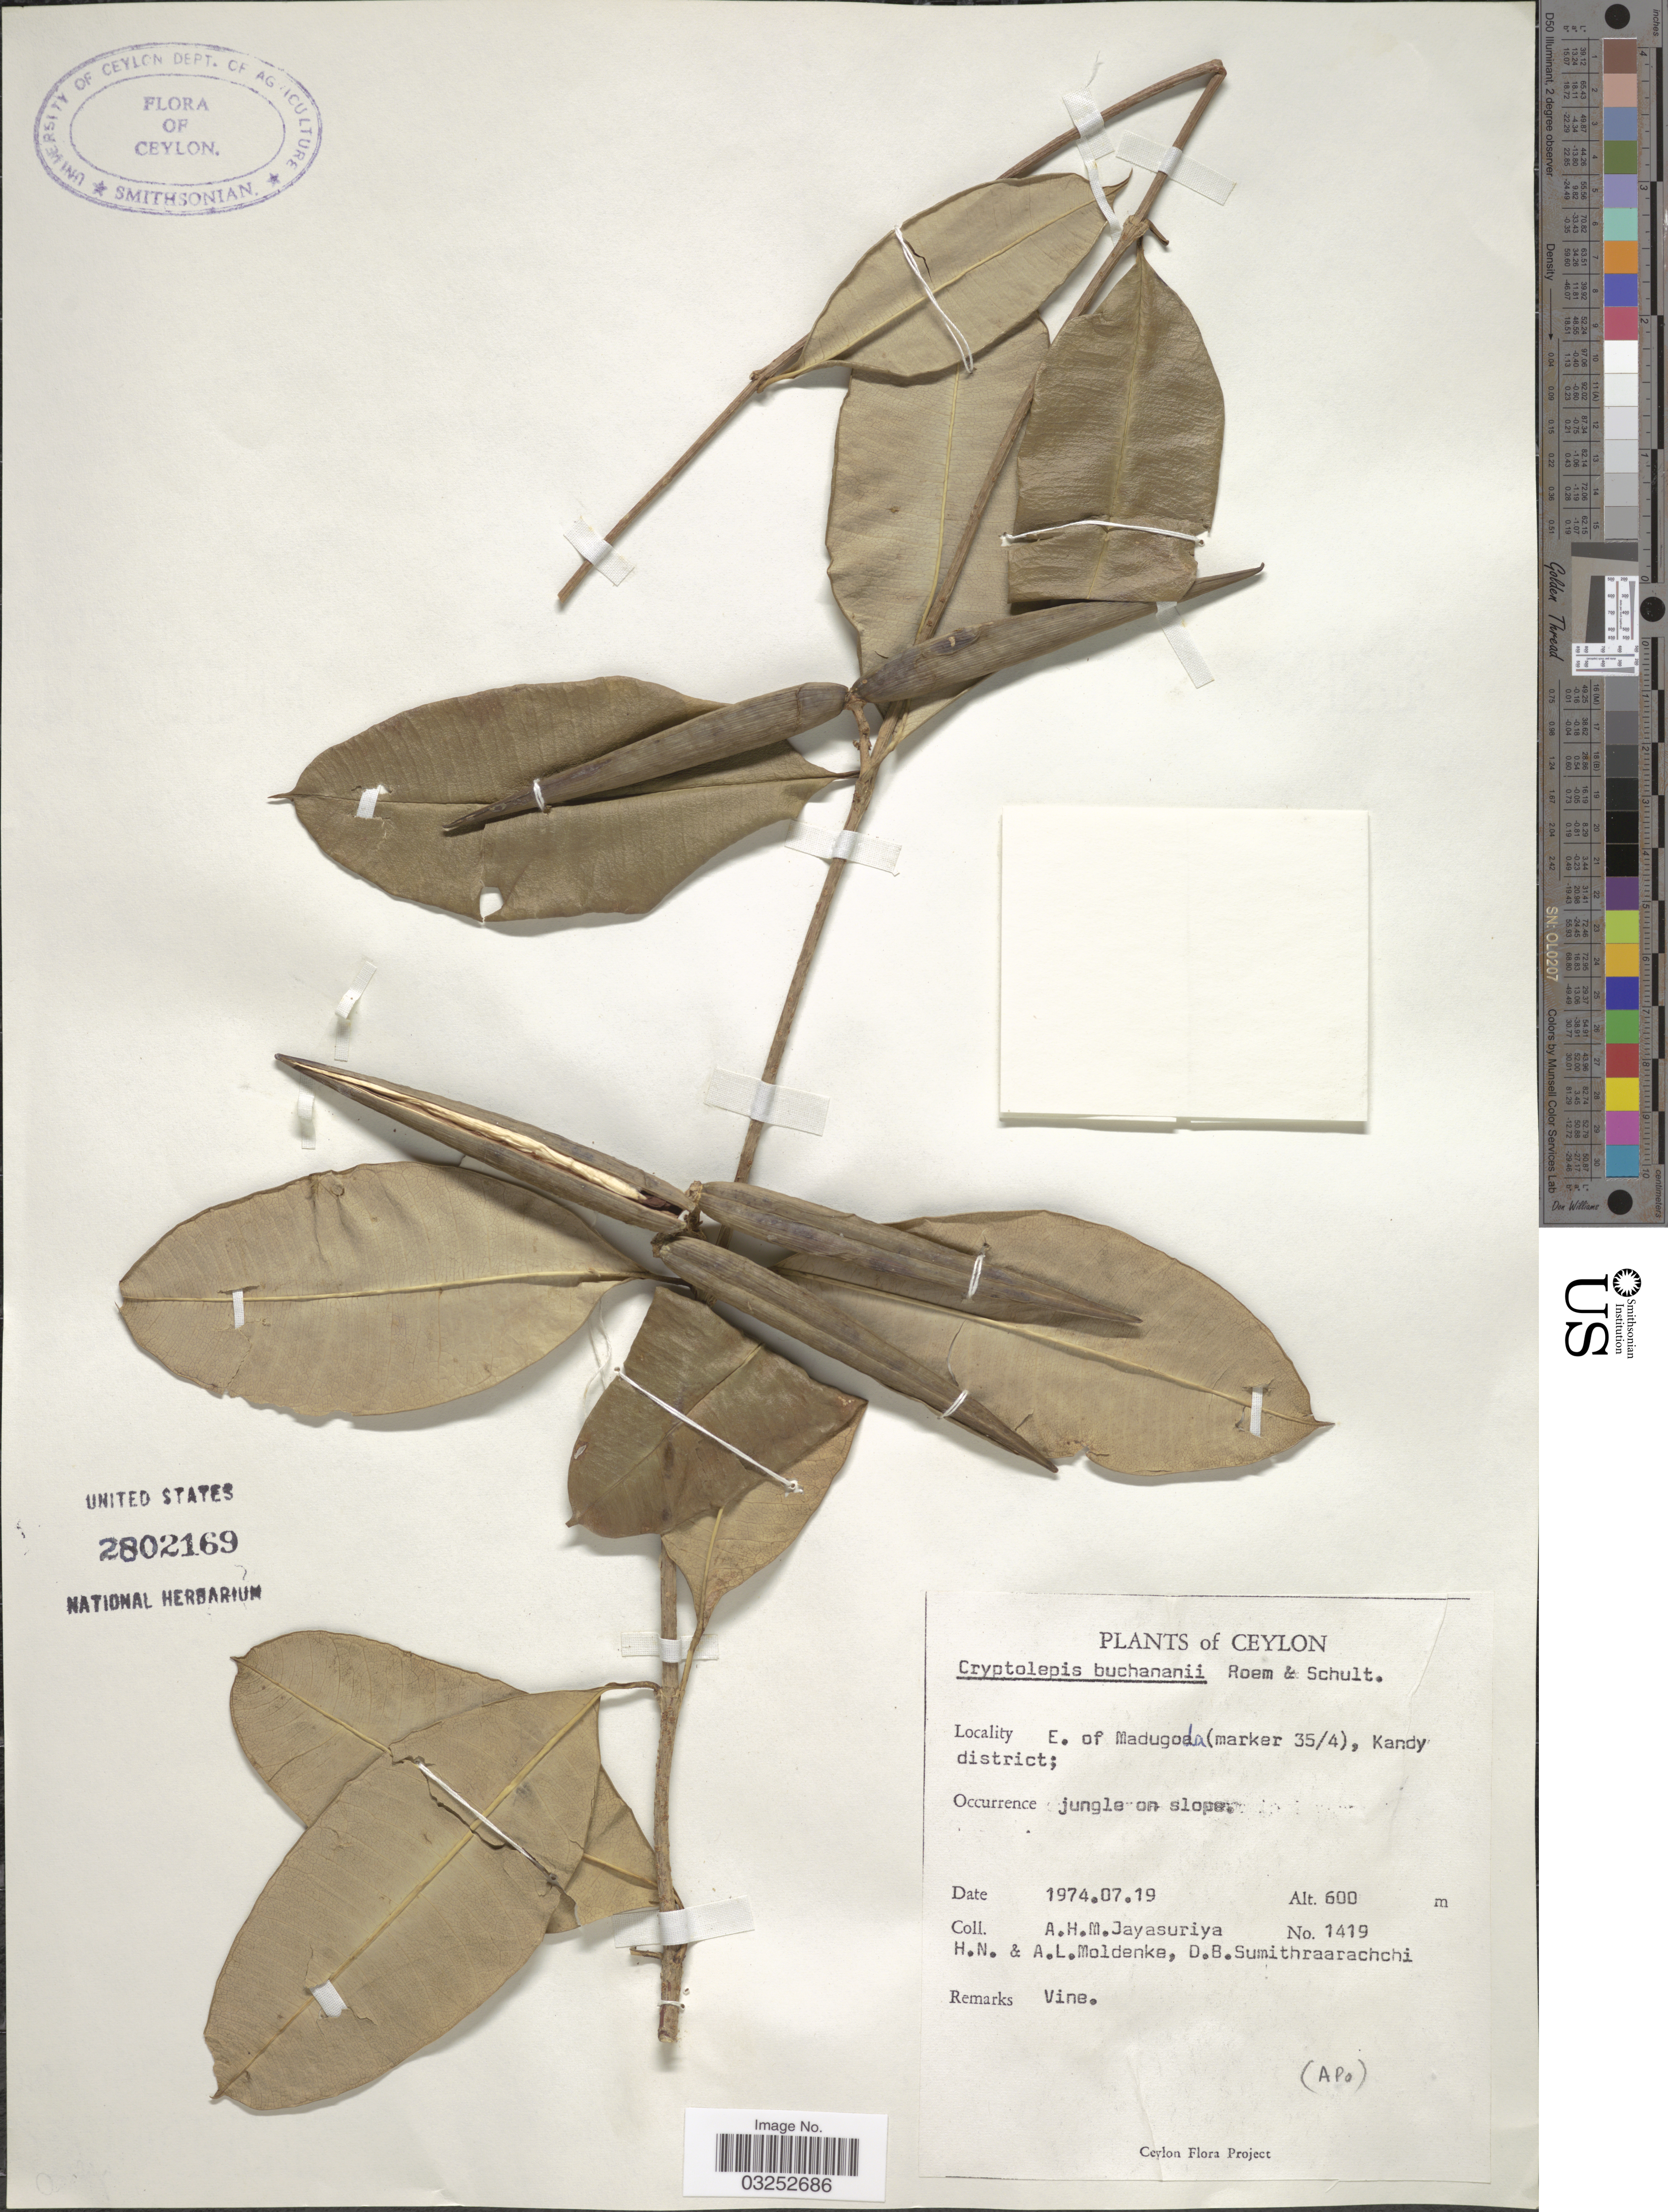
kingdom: Plantae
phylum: Tracheophyta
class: Magnoliopsida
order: Gentianales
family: Apocynaceae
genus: Cryptolepis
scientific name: Cryptolepis buchananii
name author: Roem. & Schult.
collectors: A. H. Jayasuriya, H. N. Moldenke, A. L. Moldenke & D. B. Sumithraarachchi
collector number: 1419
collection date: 1974-07-19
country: Sri Lanka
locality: Ceylon, E. of Madugoala (marker 35/4), Kandy district.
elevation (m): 600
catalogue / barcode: US 2802169